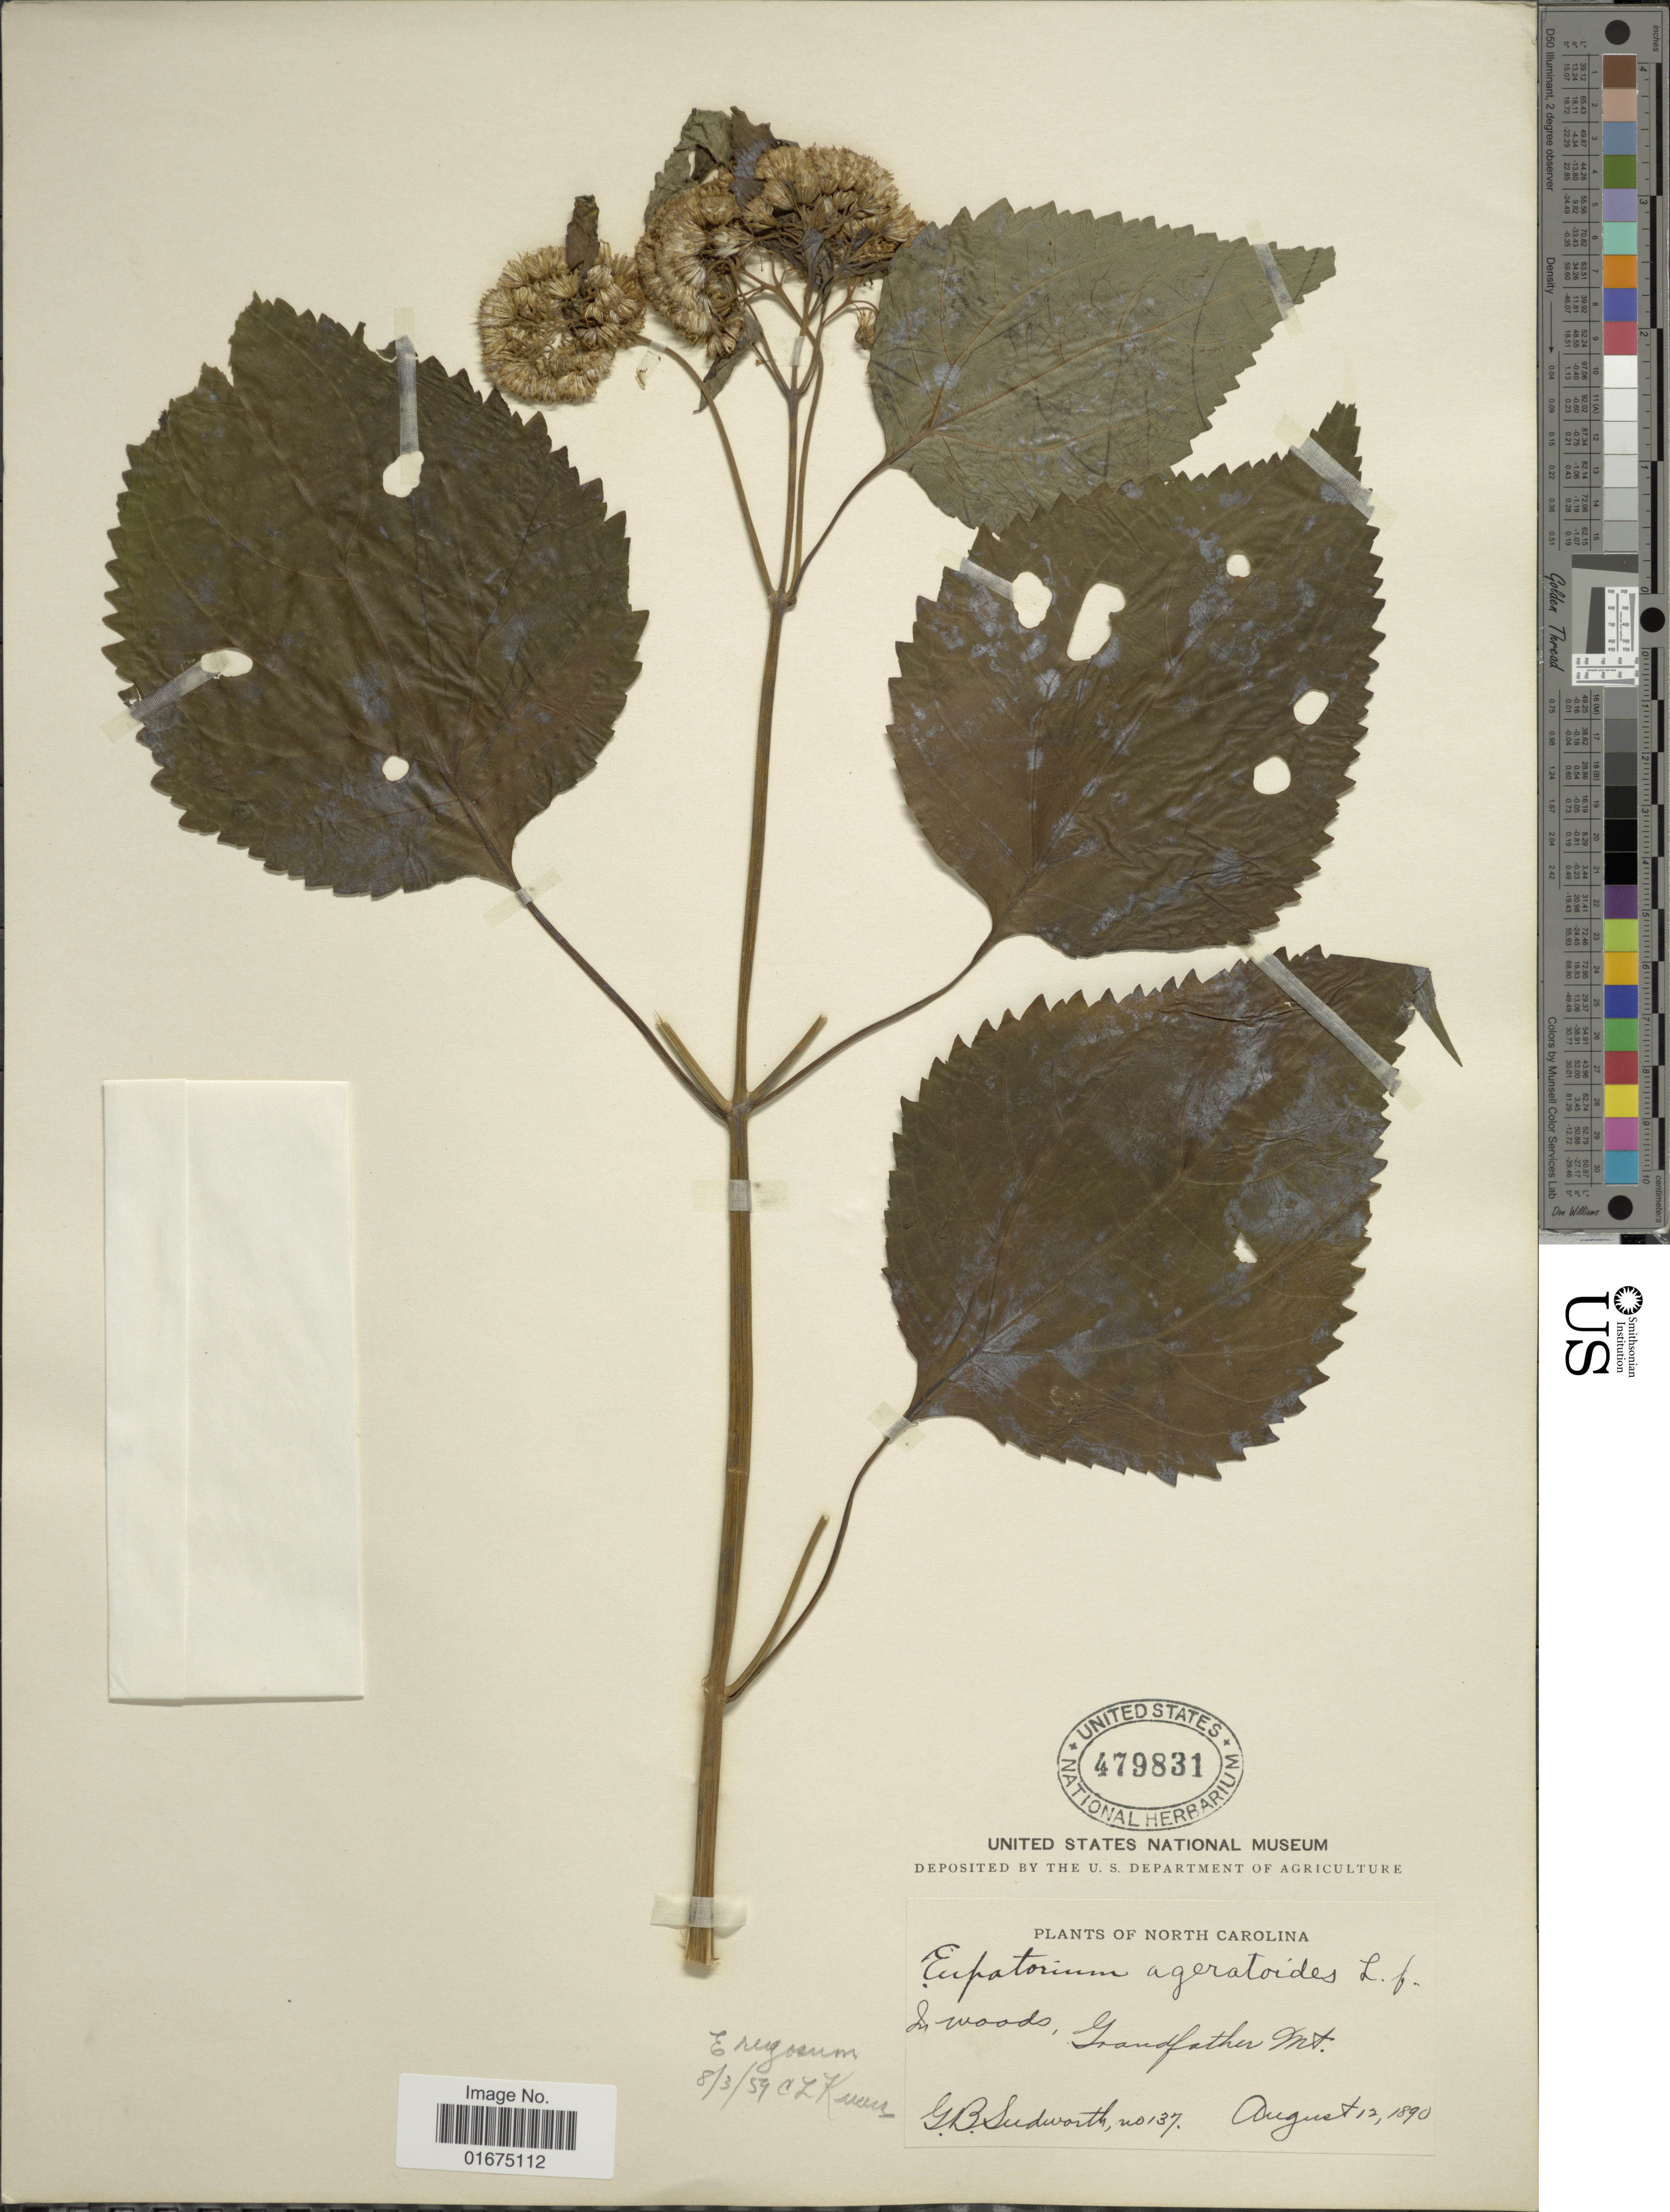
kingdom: Plantae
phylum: Tracheophyta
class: Magnoliopsida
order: Asterales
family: Asteraceae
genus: Ageratina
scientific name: Ageratina altissima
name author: (L.) R.M. King & H. Rob.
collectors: G. B. Sudworth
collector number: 137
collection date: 1890-08-12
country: United States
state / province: North Carolina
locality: In woods, Grandfather Mt.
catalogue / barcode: US 479831